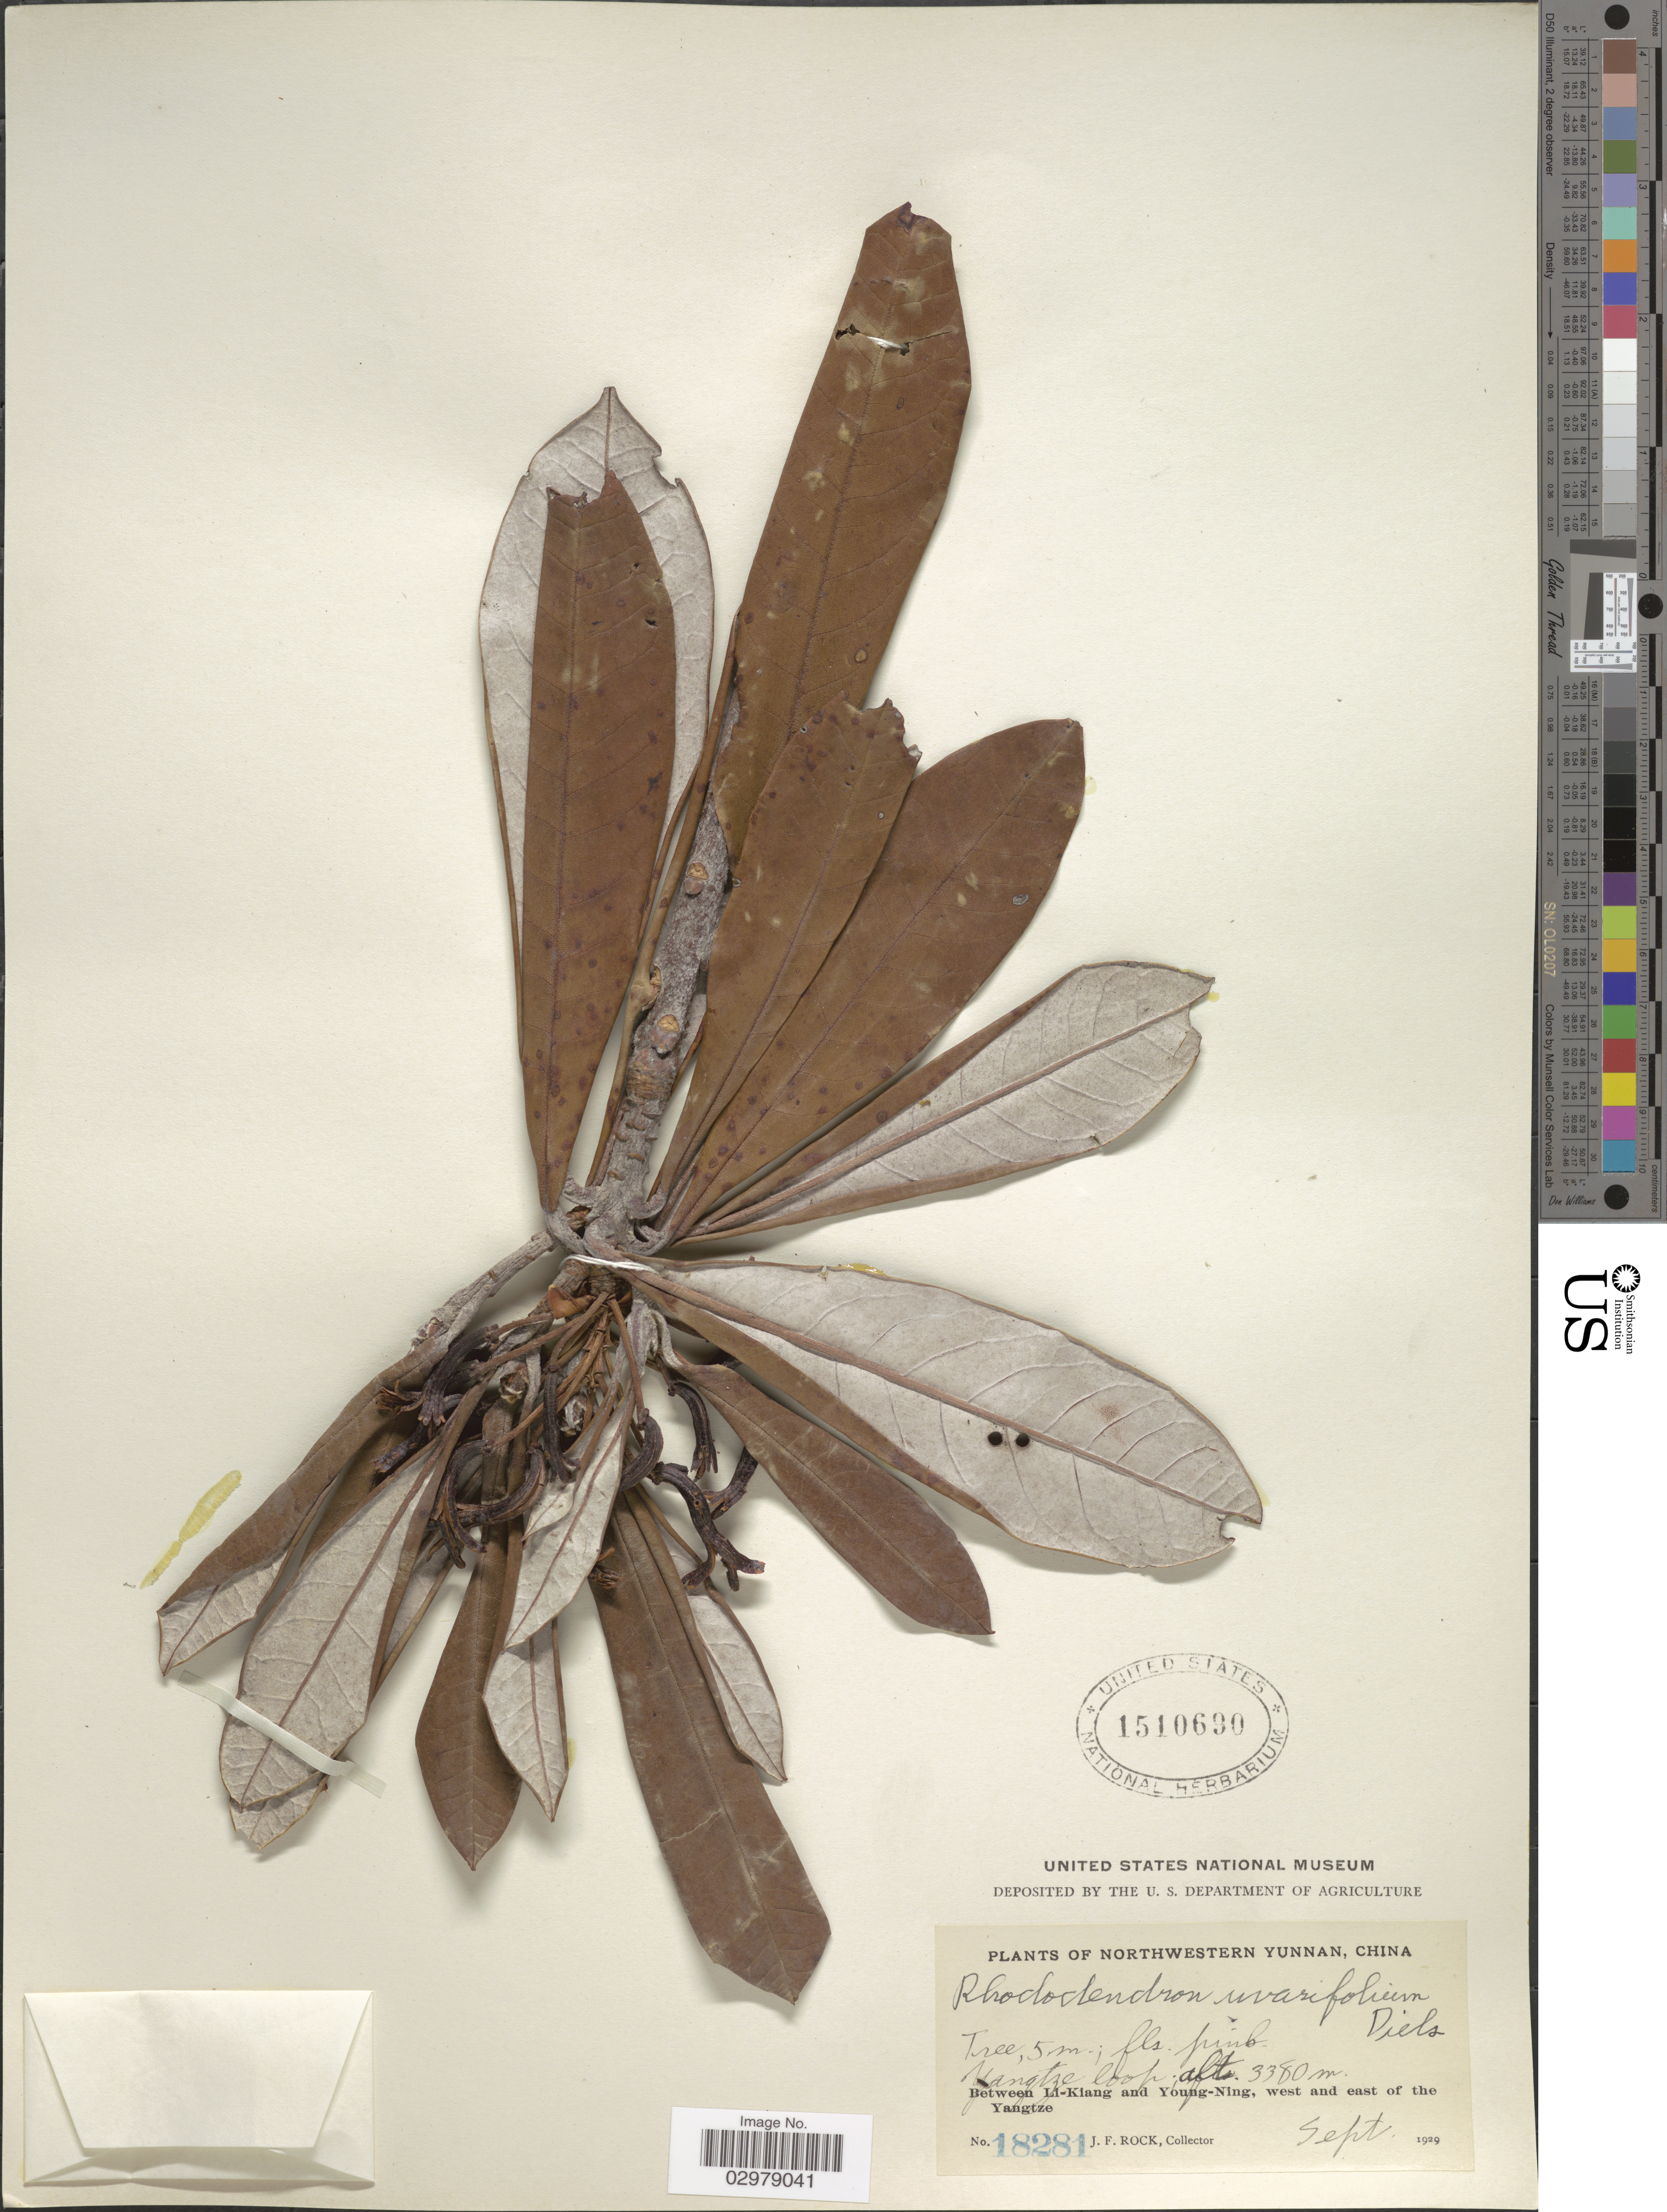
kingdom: Plantae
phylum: Tracheophyta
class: Magnoliopsida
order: Ericales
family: Ericaceae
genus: Rhododendron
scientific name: Rhododendron uvarifolium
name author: Diels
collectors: J. Rock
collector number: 18281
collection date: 1929-09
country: China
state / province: Yunnan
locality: Northwestern Yunnan. Yangtze loop. Between Li-Kiang and Young-Ning, west and east of the Yangtze.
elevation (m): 3380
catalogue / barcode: US 1510690